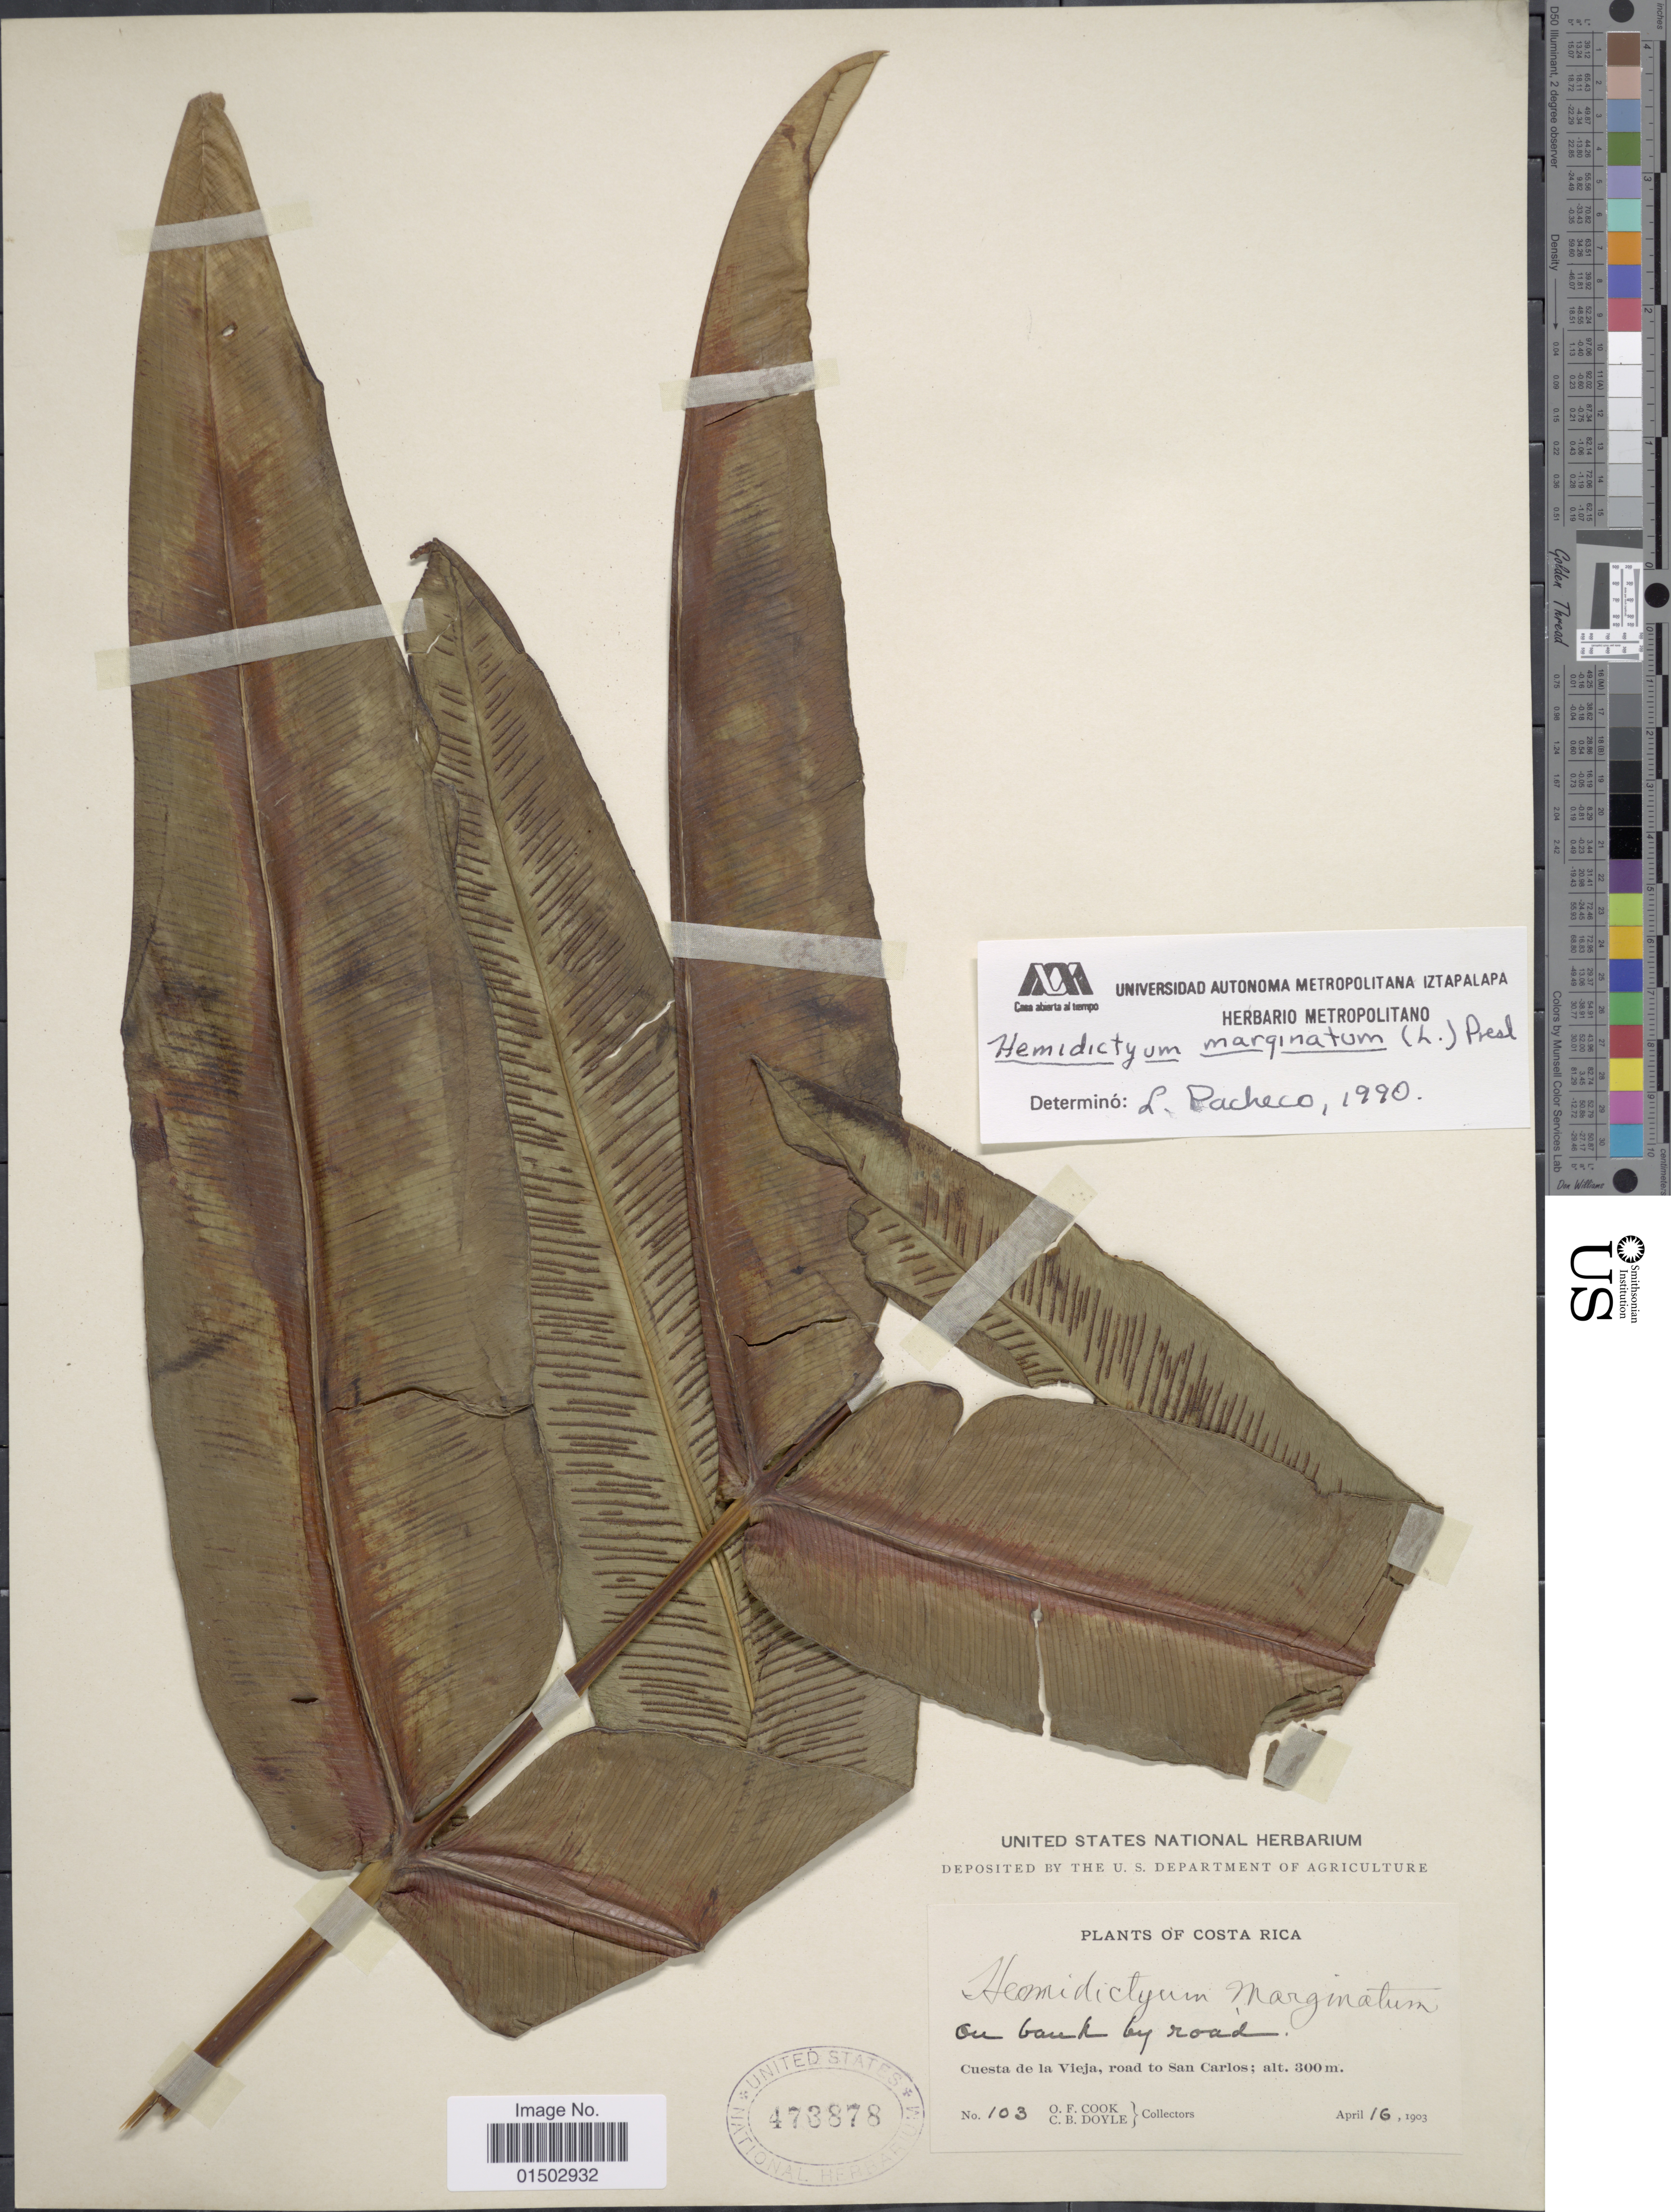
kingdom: Plantae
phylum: Tracheophyta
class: Polypodiopsida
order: Polypodiales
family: Hemidictyaceae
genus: Hemidictyum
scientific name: Hemidictyum marginatum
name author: (L.) C. Presl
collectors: O. F. Cook & C. Doyle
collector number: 103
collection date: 1903-04-16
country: Costa Rica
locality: Cuesta de la Vieja, road to San Carlos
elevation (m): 300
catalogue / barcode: US 473878